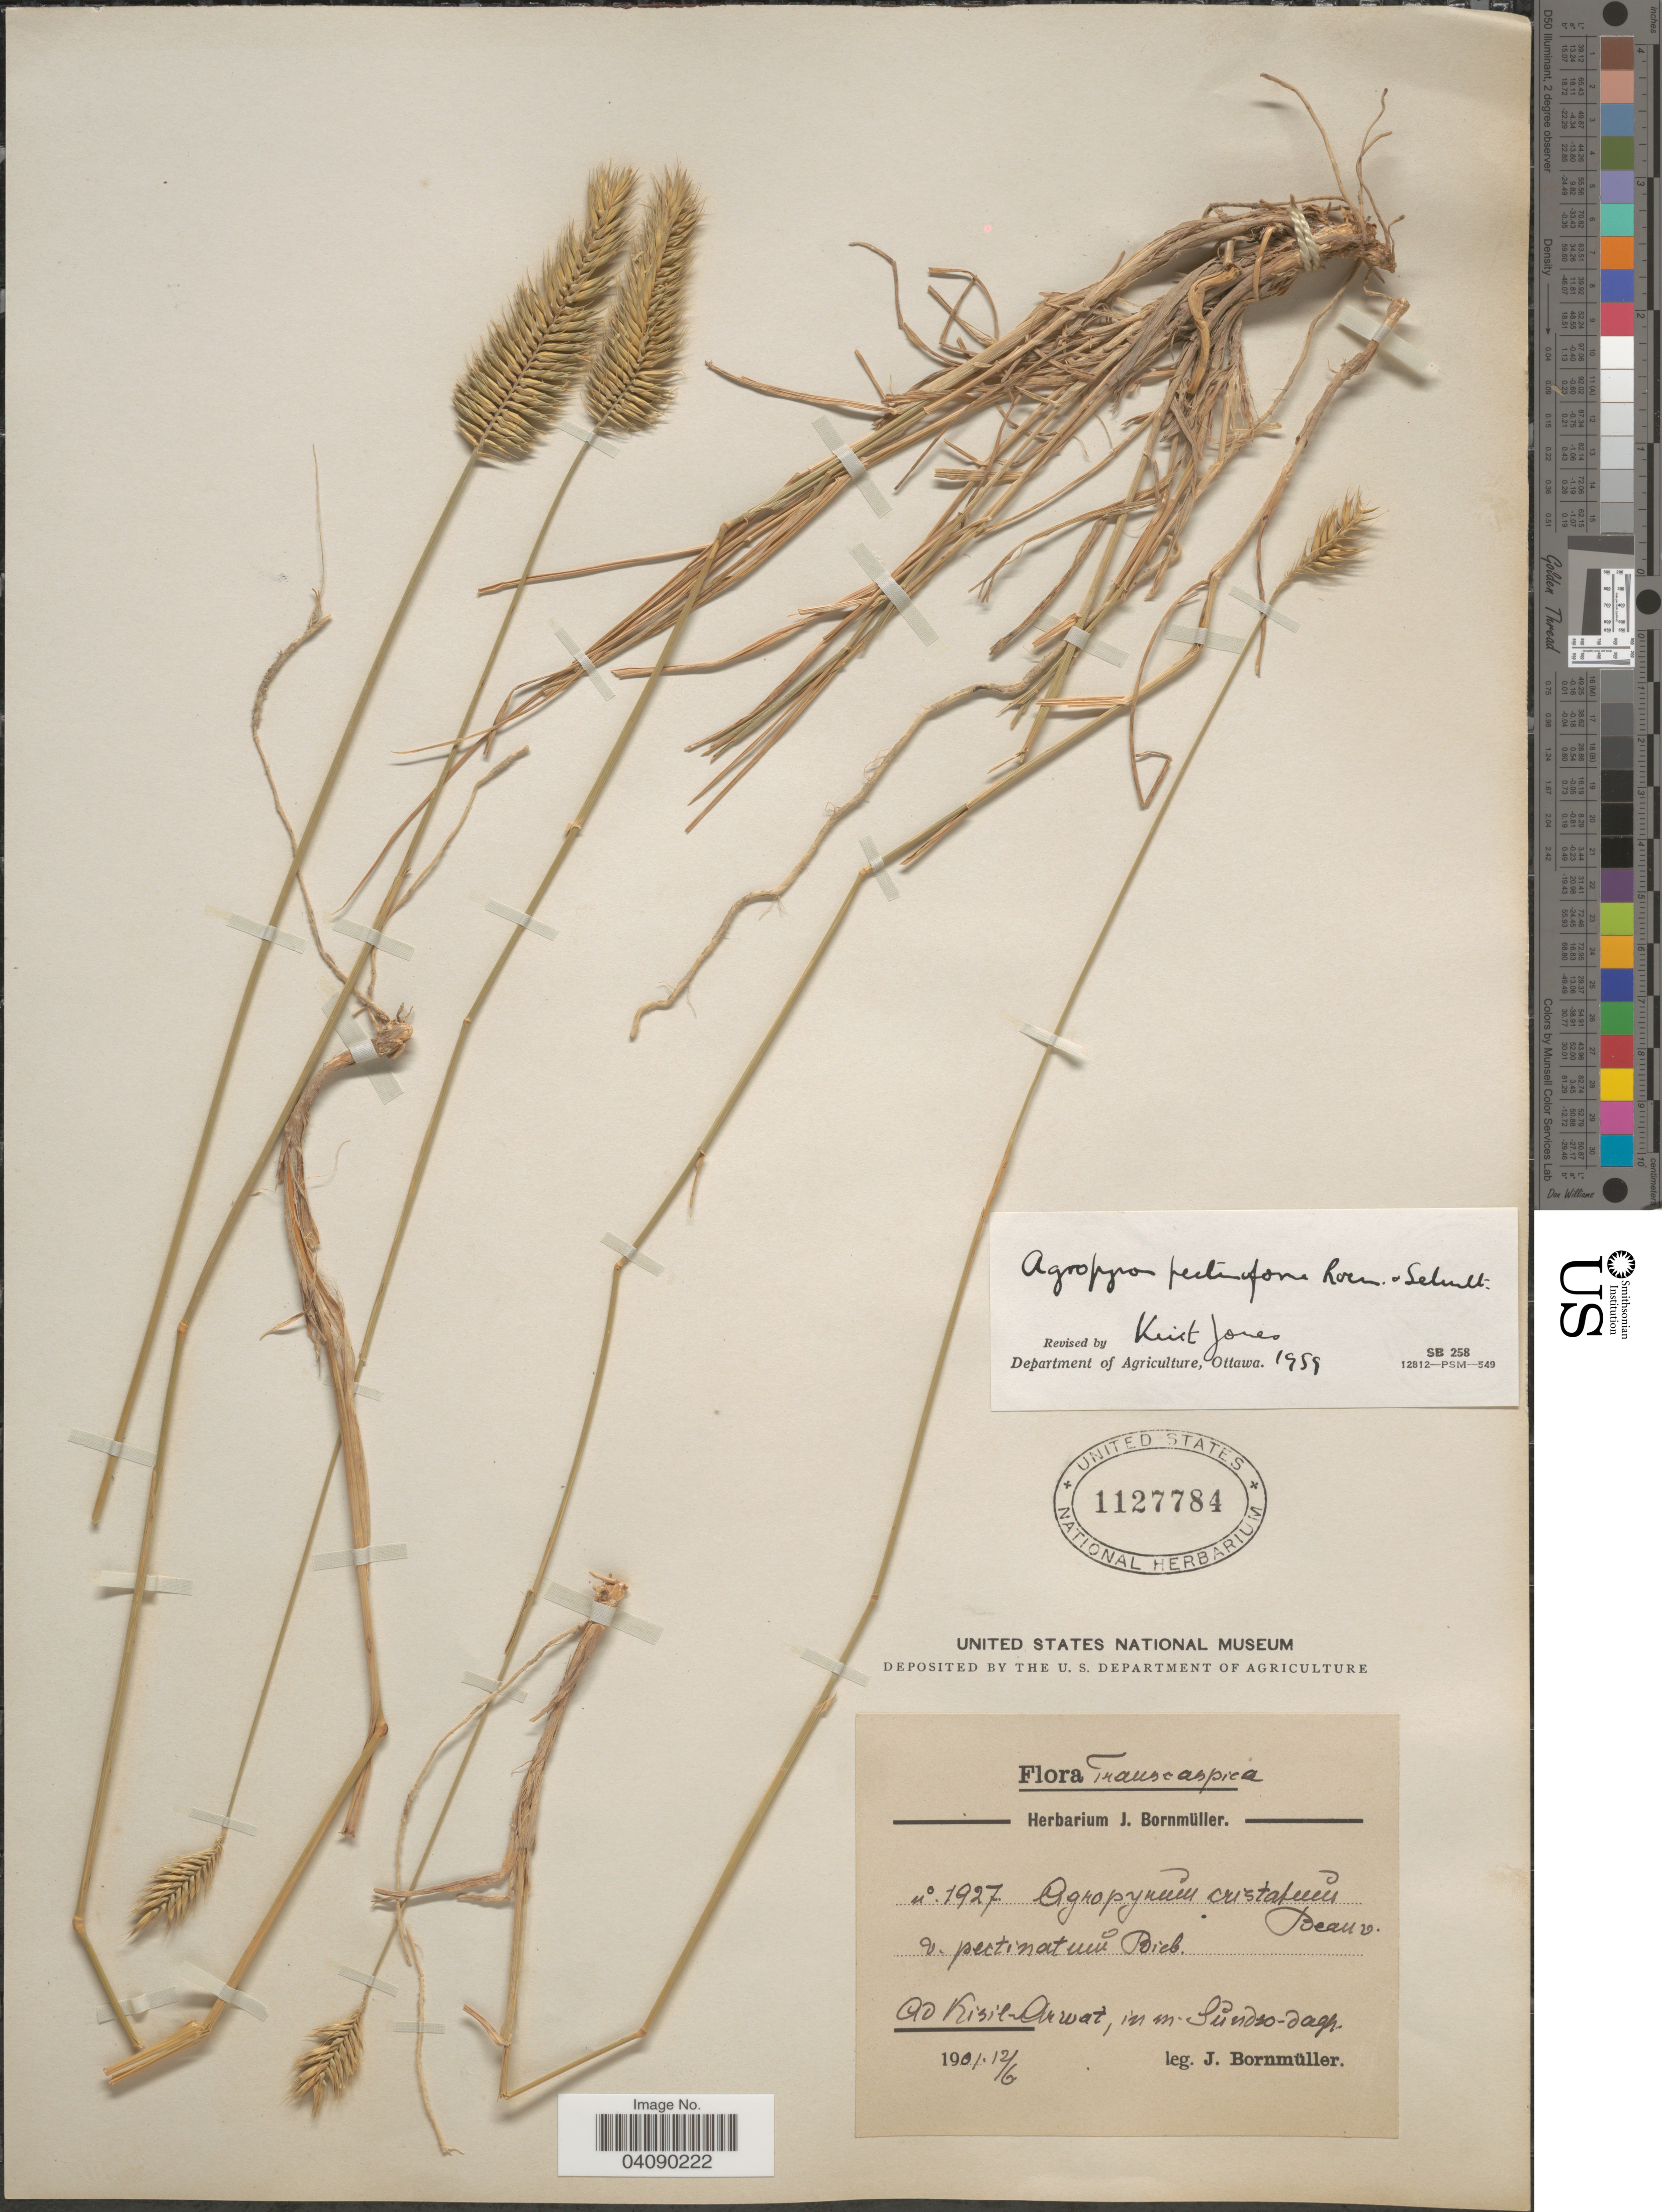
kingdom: Plantae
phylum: Tracheophyta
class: Liliopsida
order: Poales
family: Poaceae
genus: Agropyron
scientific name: Agropyron cristatum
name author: (L.) Gaertn.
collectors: J. Bornmüller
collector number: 1927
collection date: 1901-06-12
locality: Transcaspica. Ad Kisil-Arwat, in m. Sŭndso-dagh.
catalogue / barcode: US 1127784